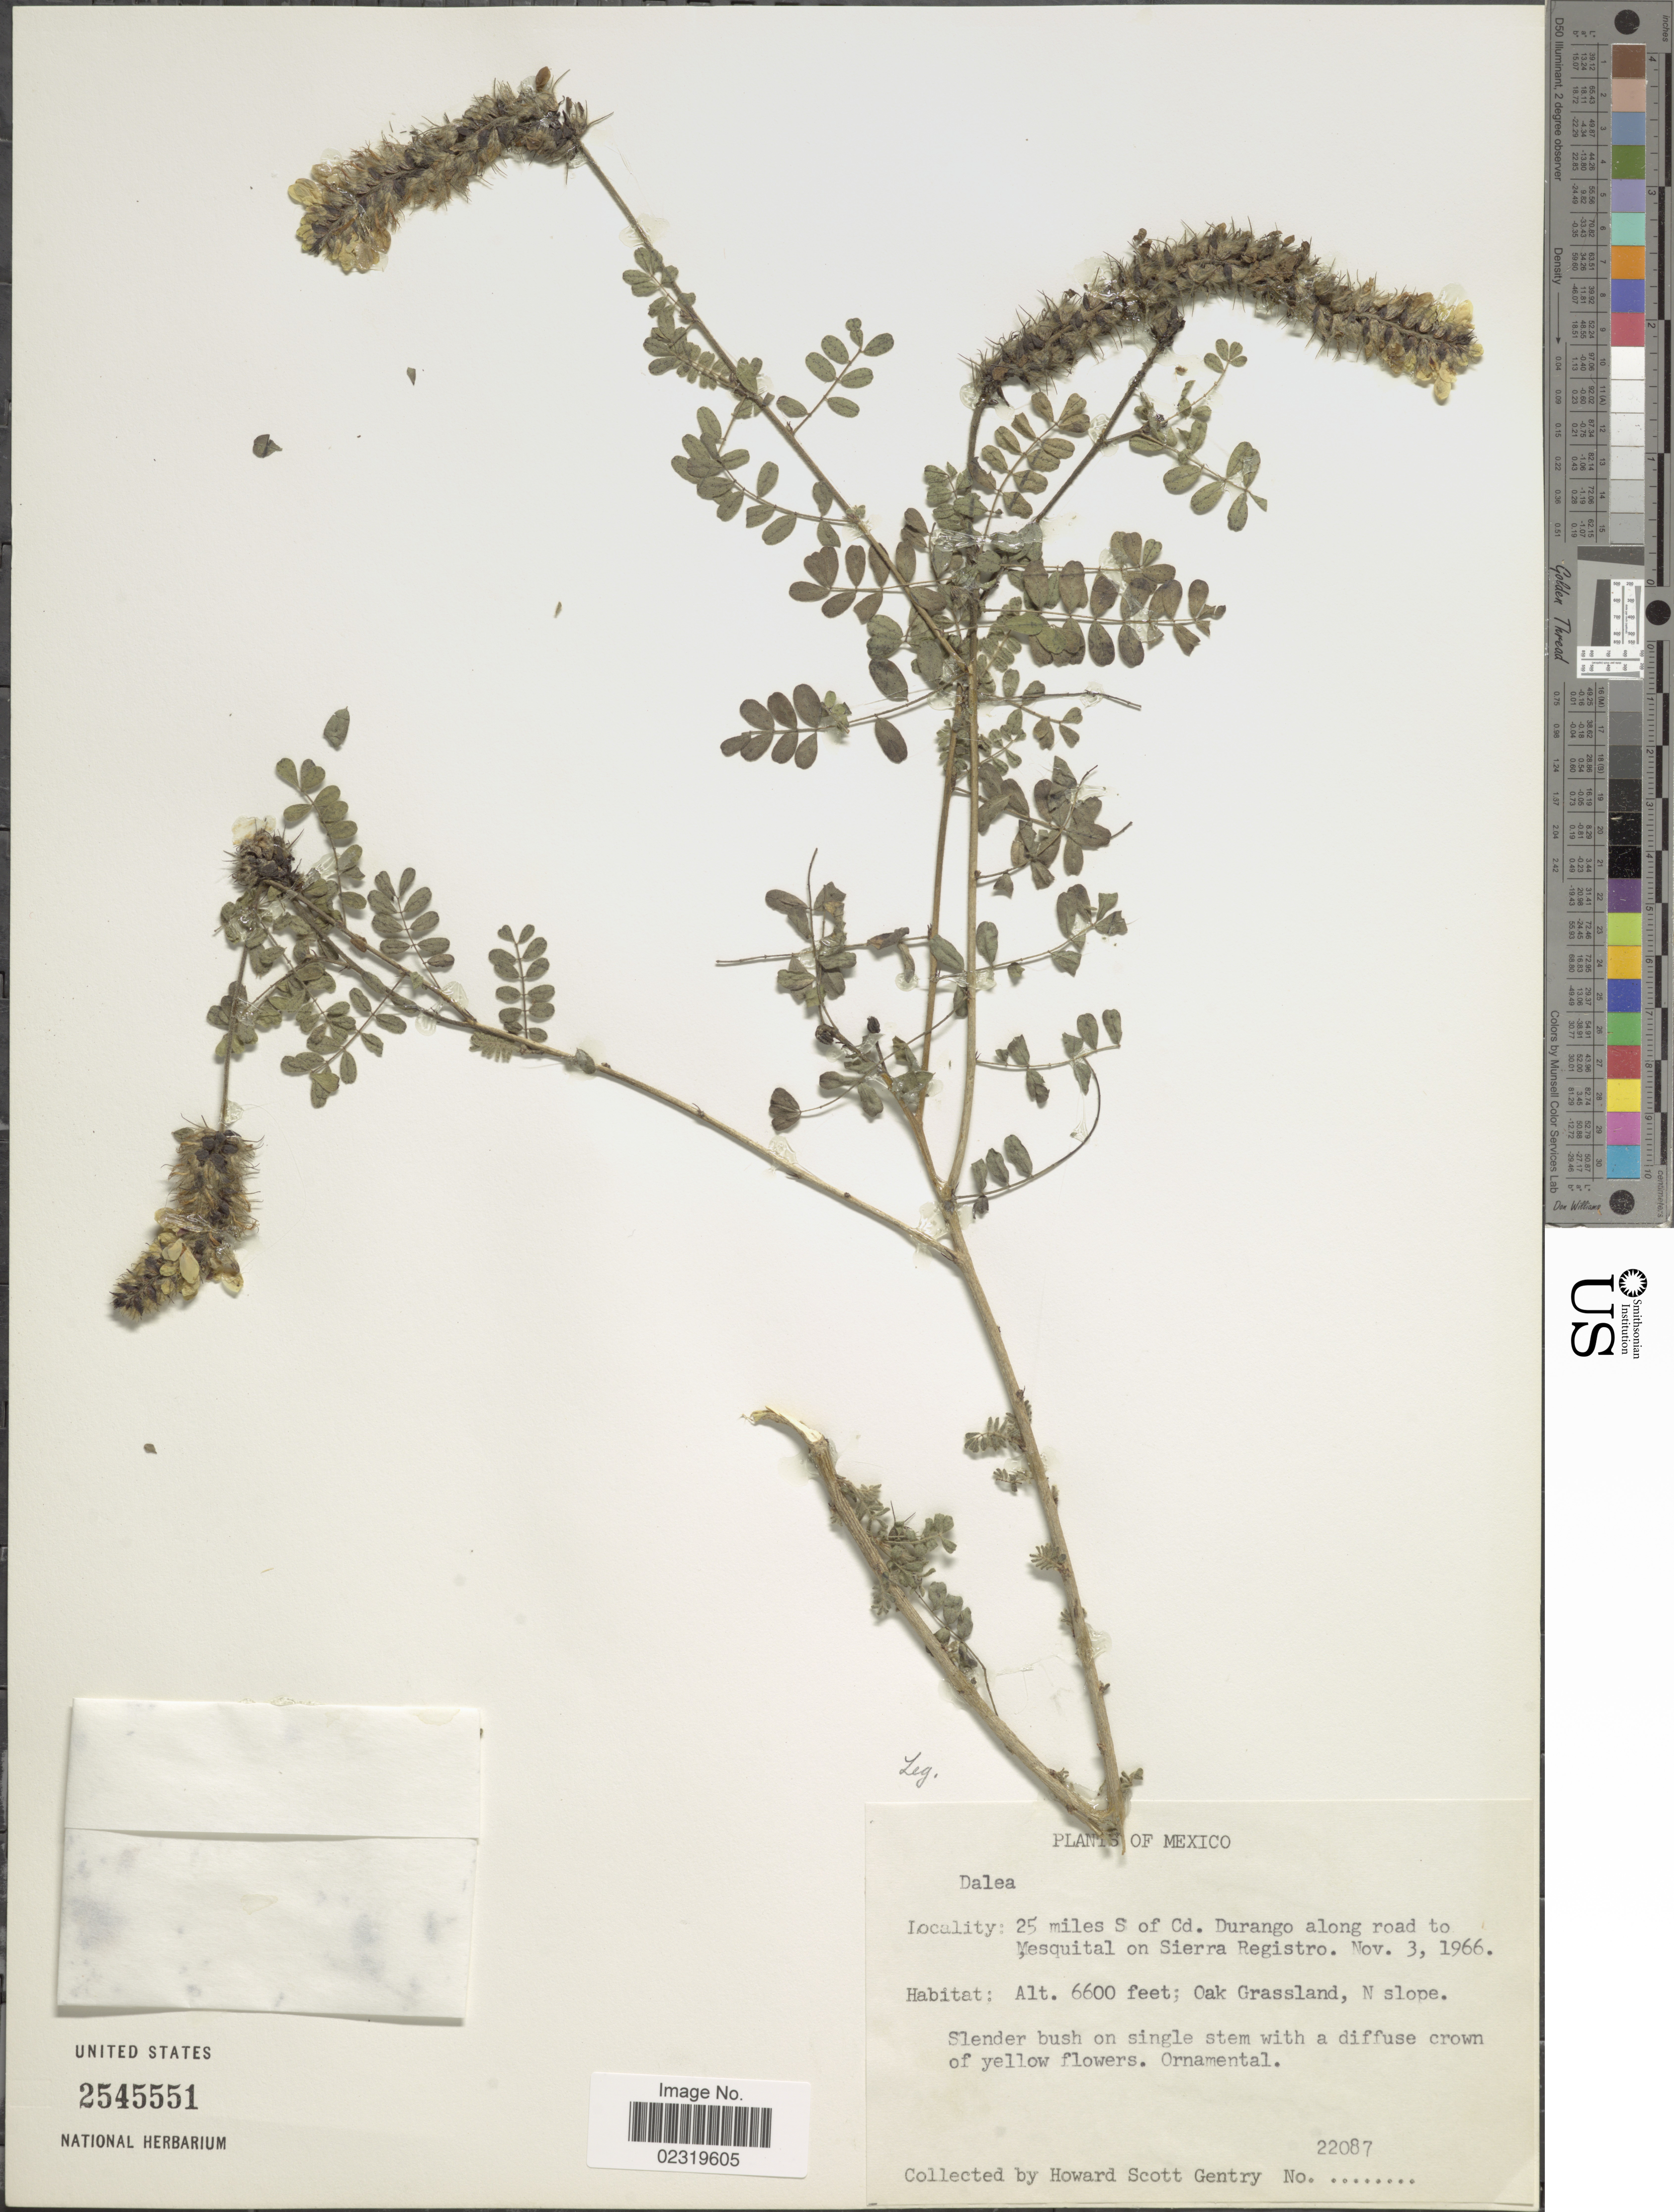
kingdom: Plantae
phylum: Tracheophyta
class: Magnoliopsida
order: Fabales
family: Fabaceae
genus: Dalea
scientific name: Dalea lutea var. lutea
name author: (Cav.) Willd.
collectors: H. S. Gentry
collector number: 22087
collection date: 1966-11-03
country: Mexico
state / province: Durango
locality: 25 miles S of Cd. Durango along road to Yesquital on Sierra Registro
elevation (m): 2012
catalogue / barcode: US 2545551